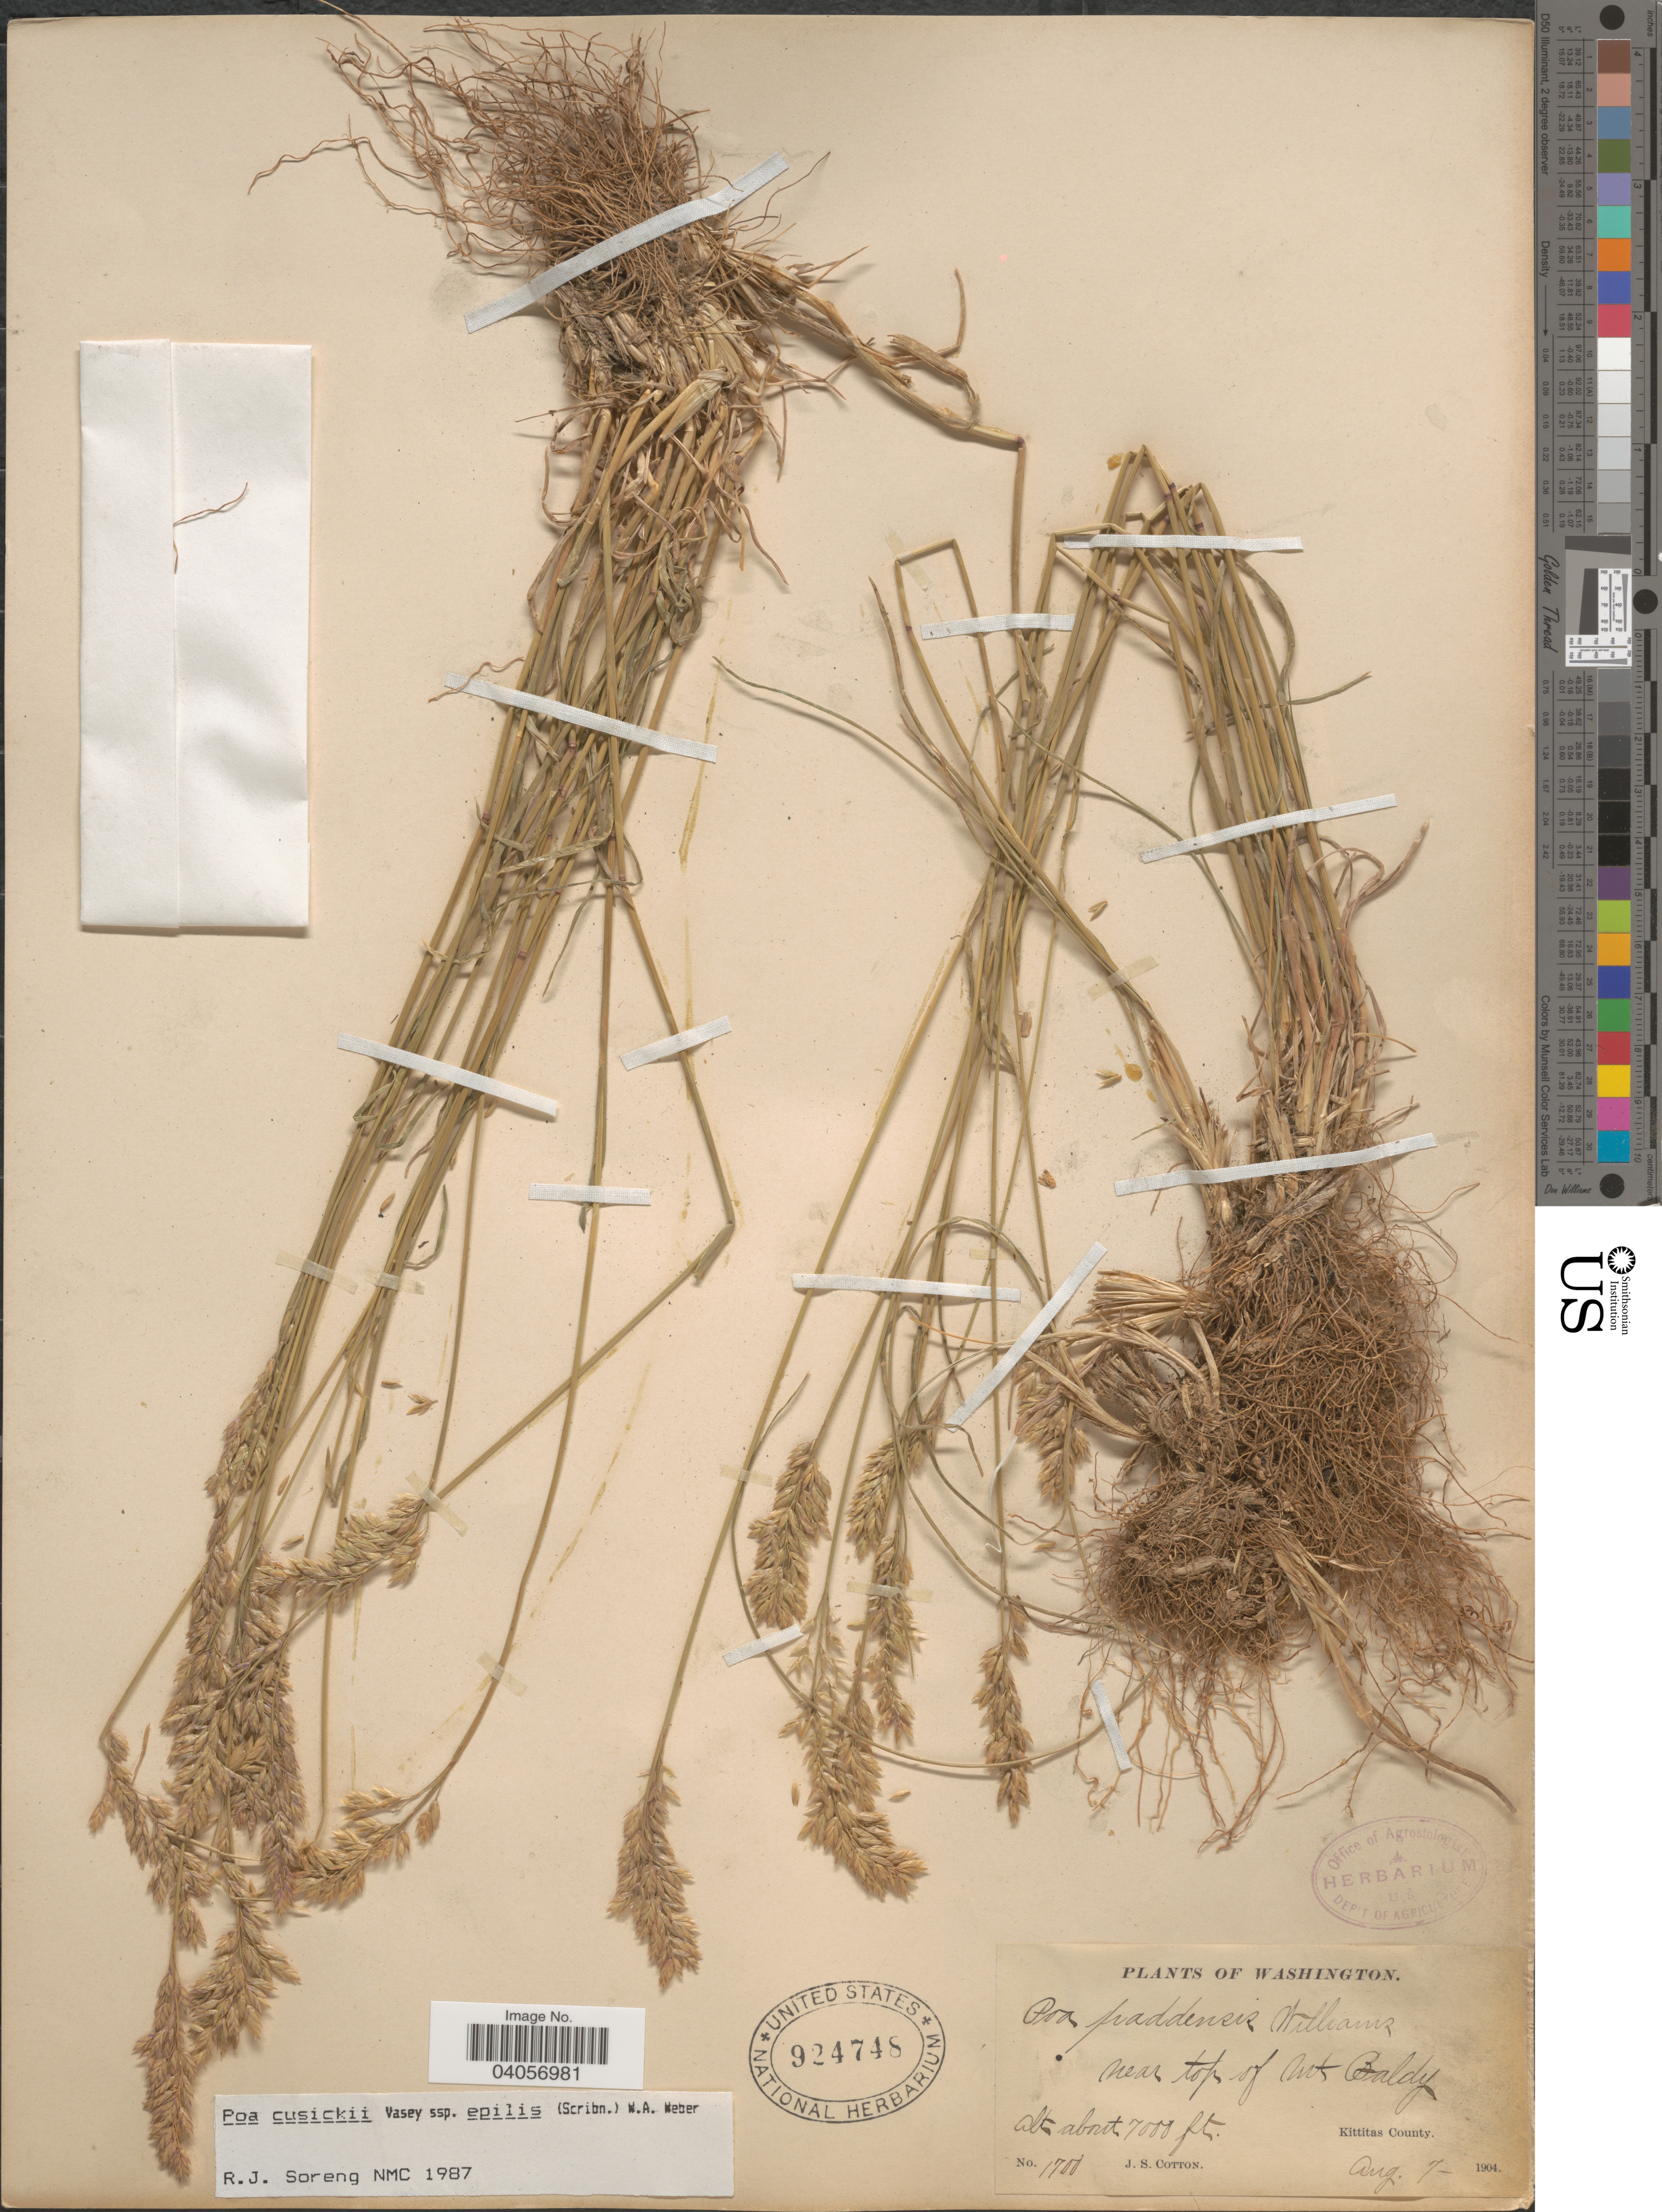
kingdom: Plantae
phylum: Tracheophyta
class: Liliopsida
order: Poales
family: Poaceae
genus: Poa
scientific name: Poa cusickii subsp. epilis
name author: (Scribn.) W.A. Weber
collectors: J. S. Cotton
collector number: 1700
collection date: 1904-08-07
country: United States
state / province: Washington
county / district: Kittitas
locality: Near top of Mt Baldy. Kittitas County.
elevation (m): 2134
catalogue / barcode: US 924748